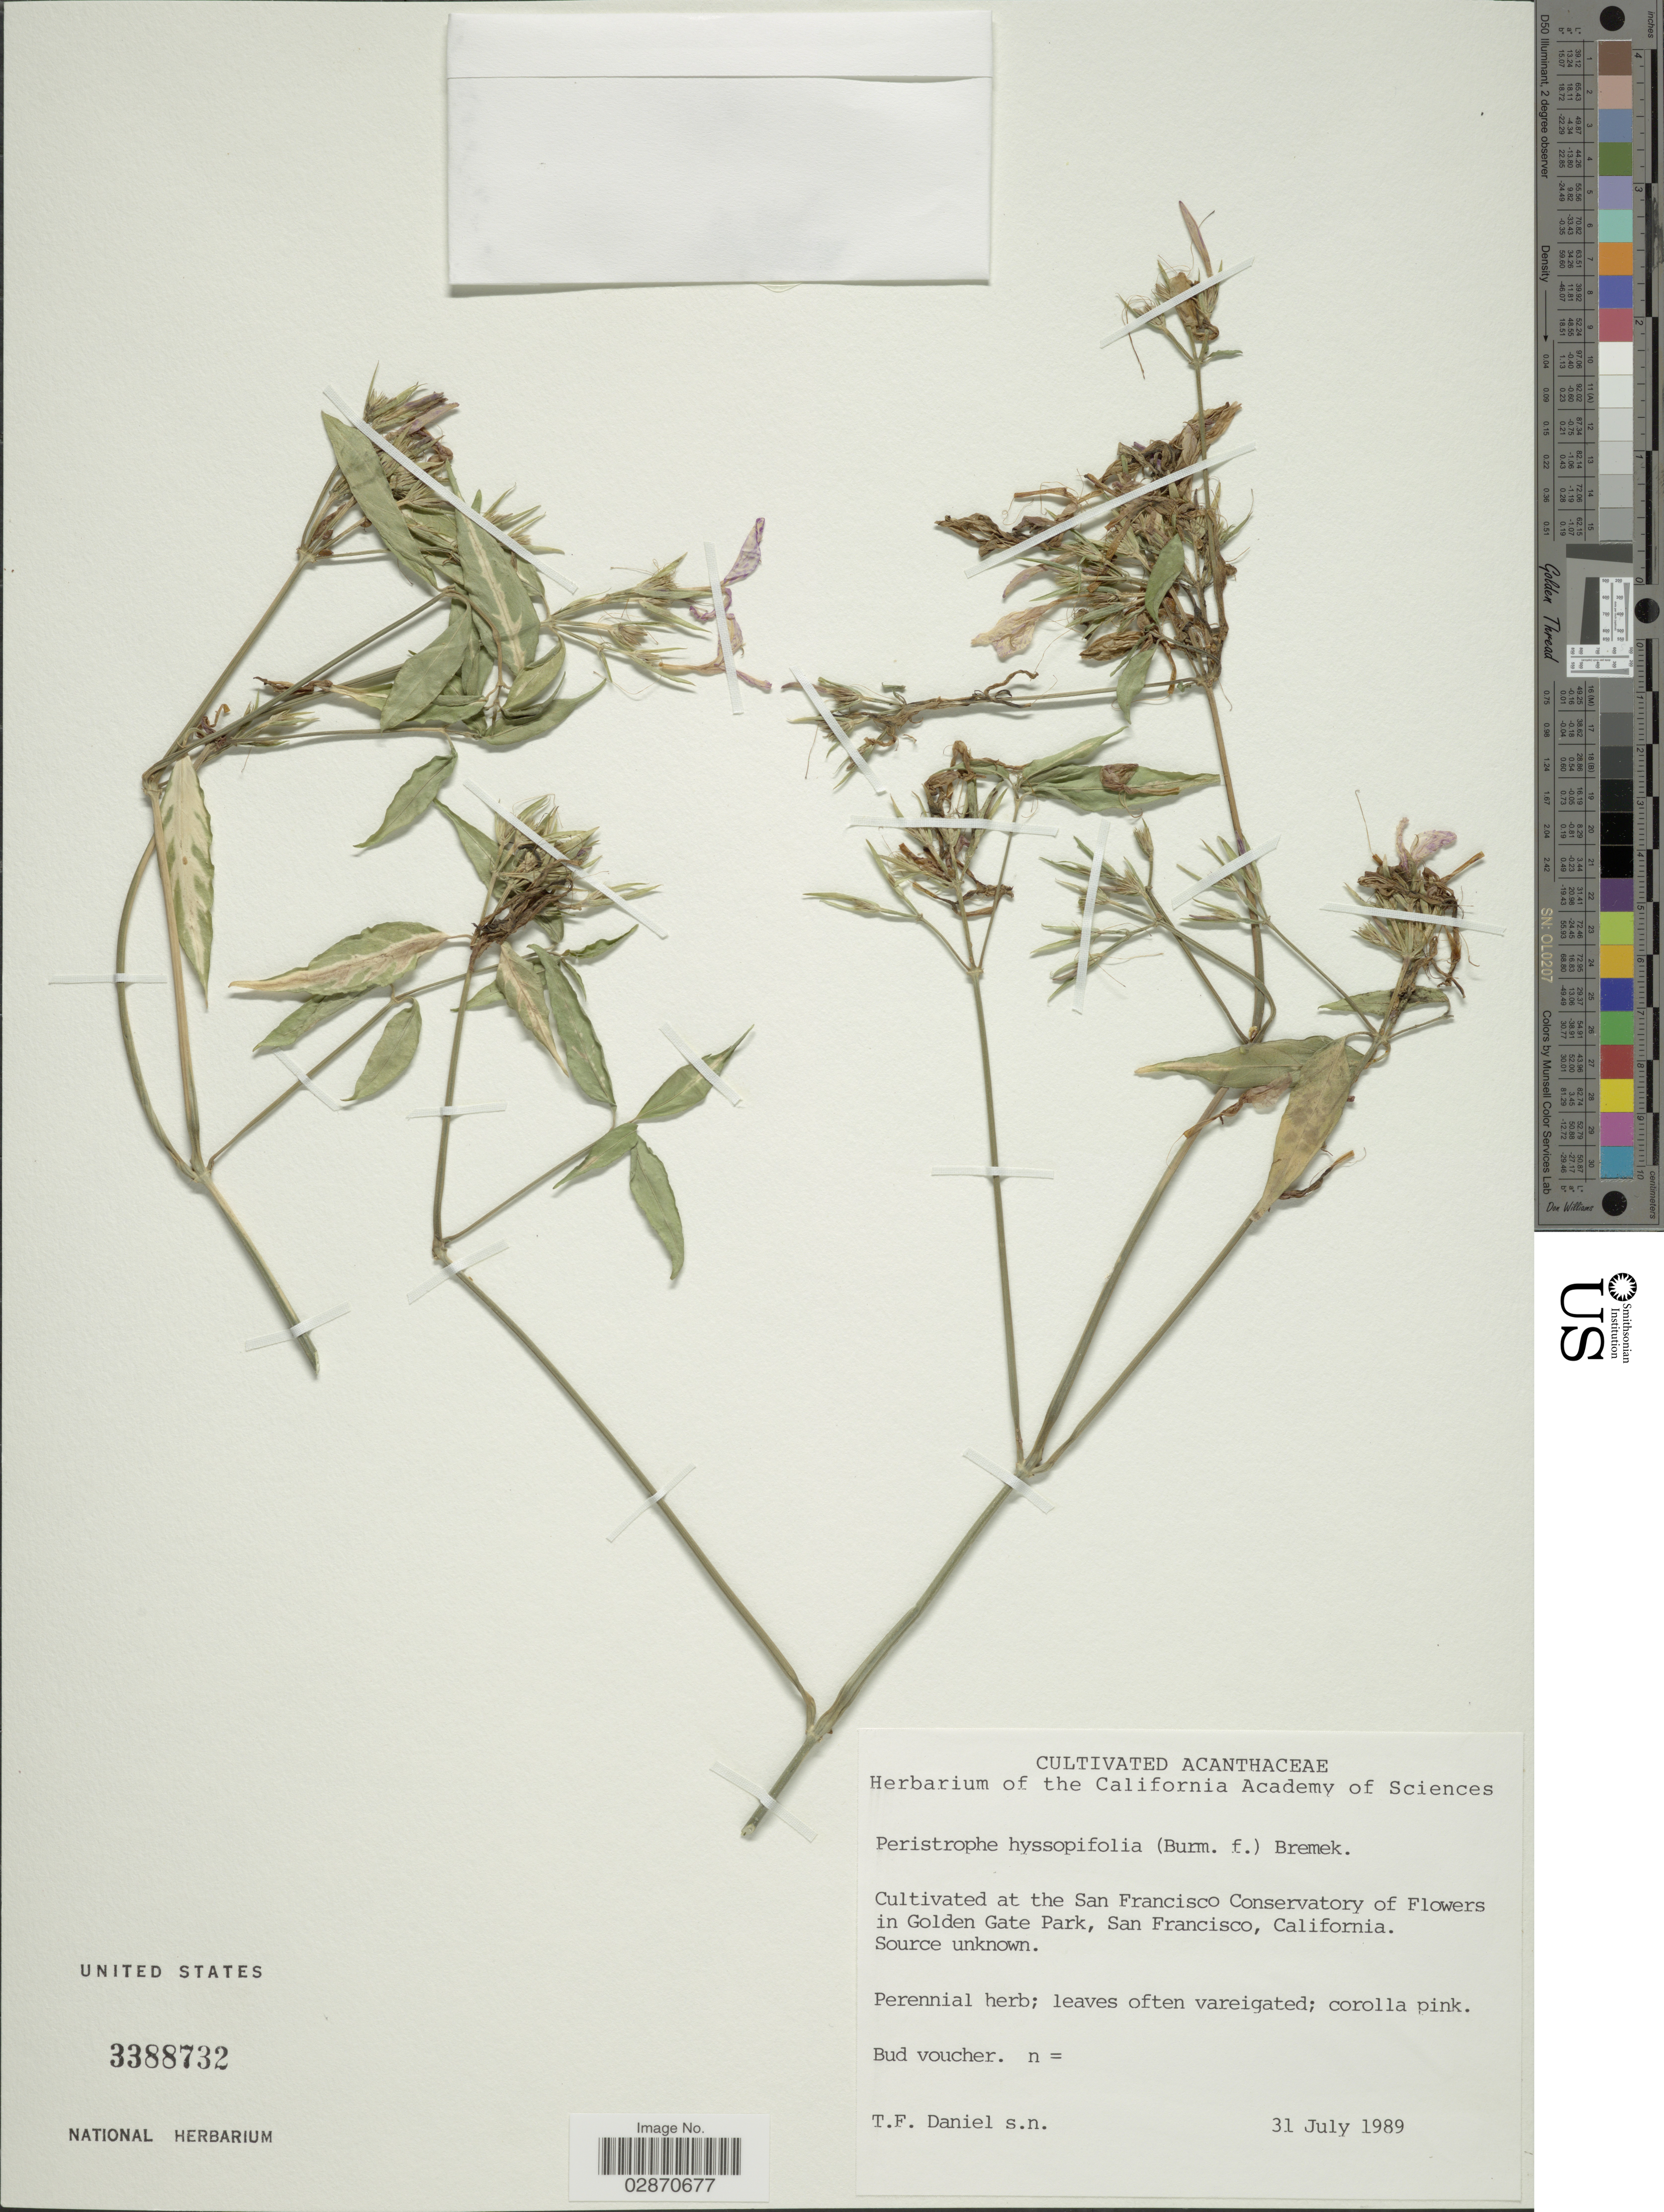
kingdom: Plantae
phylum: Tracheophyta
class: Magnoliopsida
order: Lamiales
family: Acanthaceae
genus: Peristrophe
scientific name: Peristrophe hyssopifolia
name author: (Burm. f.) Merr.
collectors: T. F. Daniel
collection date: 1989-07-31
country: United States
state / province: California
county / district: San Francisco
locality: San Francisco Conservatory of Flowers in Golden Park, San Francisco.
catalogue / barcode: US 3388732